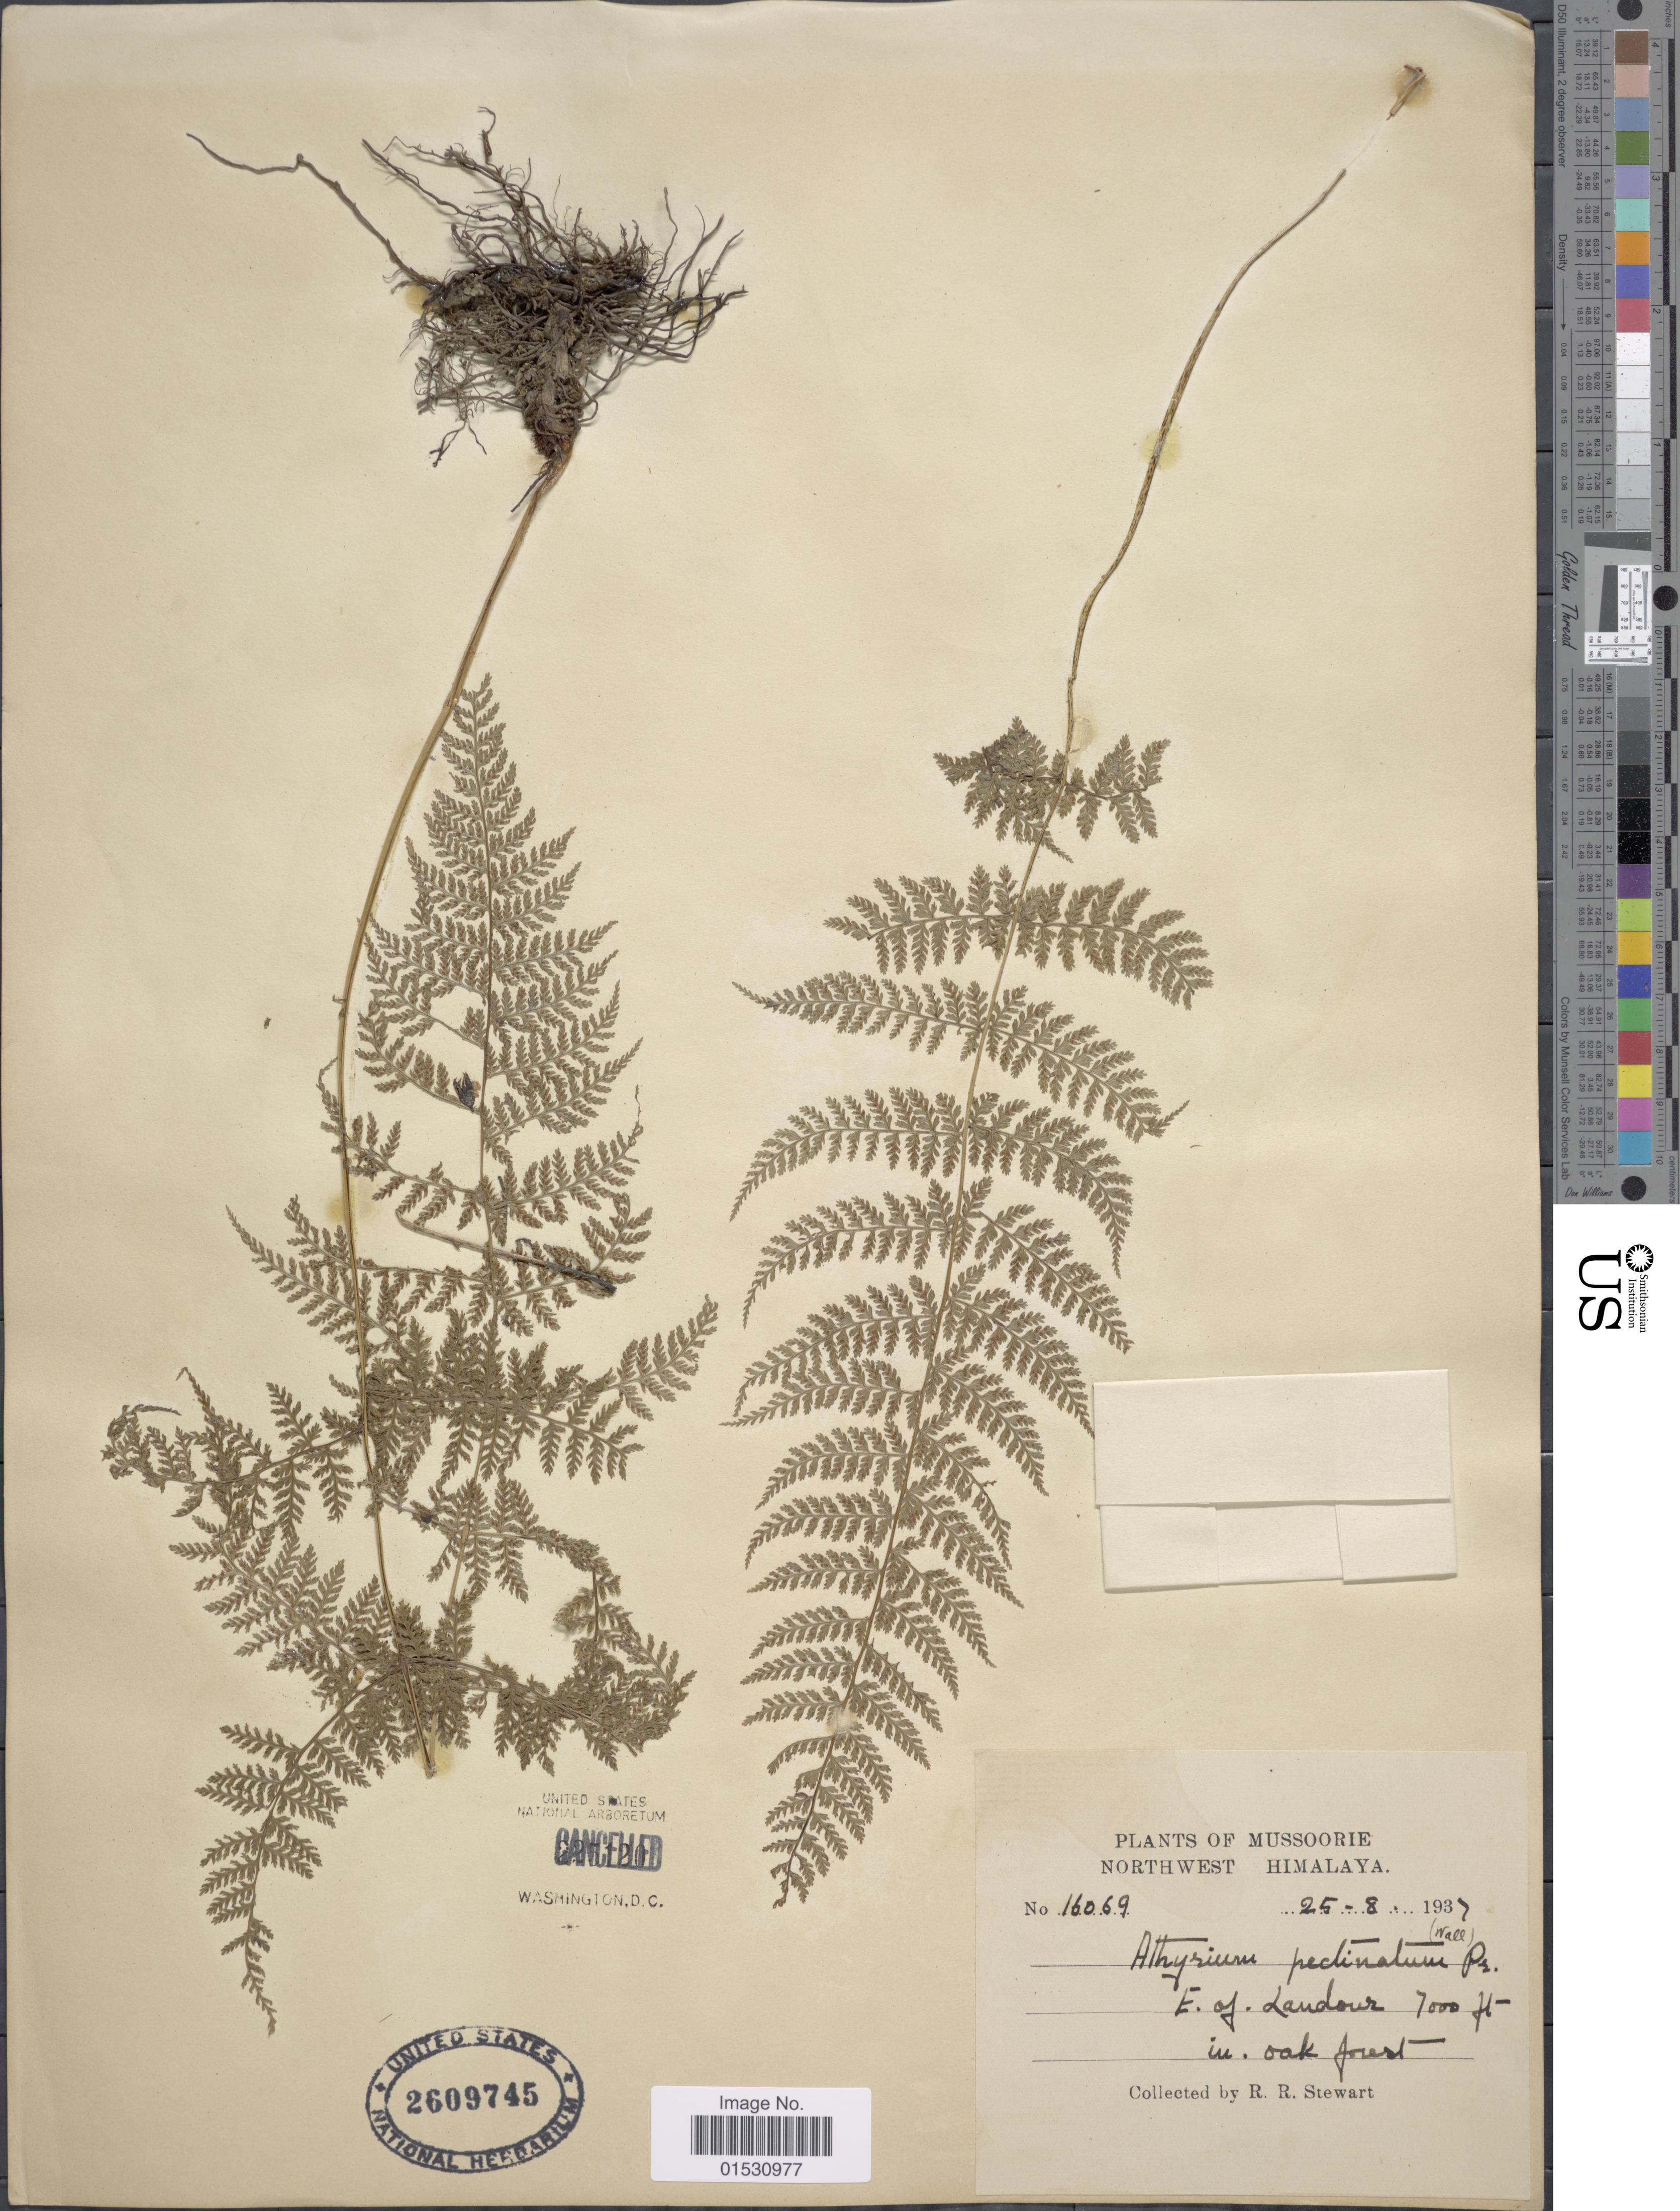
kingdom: Plantae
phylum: Tracheophyta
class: Polypodiopsida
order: Polypodiales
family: Athyriaceae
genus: Athyrium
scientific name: Athyrium pectinatum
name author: (Wall. ex C. Hope) C. Presl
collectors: R. R. Stewart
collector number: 16069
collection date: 1937-08-25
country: India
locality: Mussoorie. Northwest Himalaya. E. of Landour.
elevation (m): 2134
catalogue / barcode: US 2609745